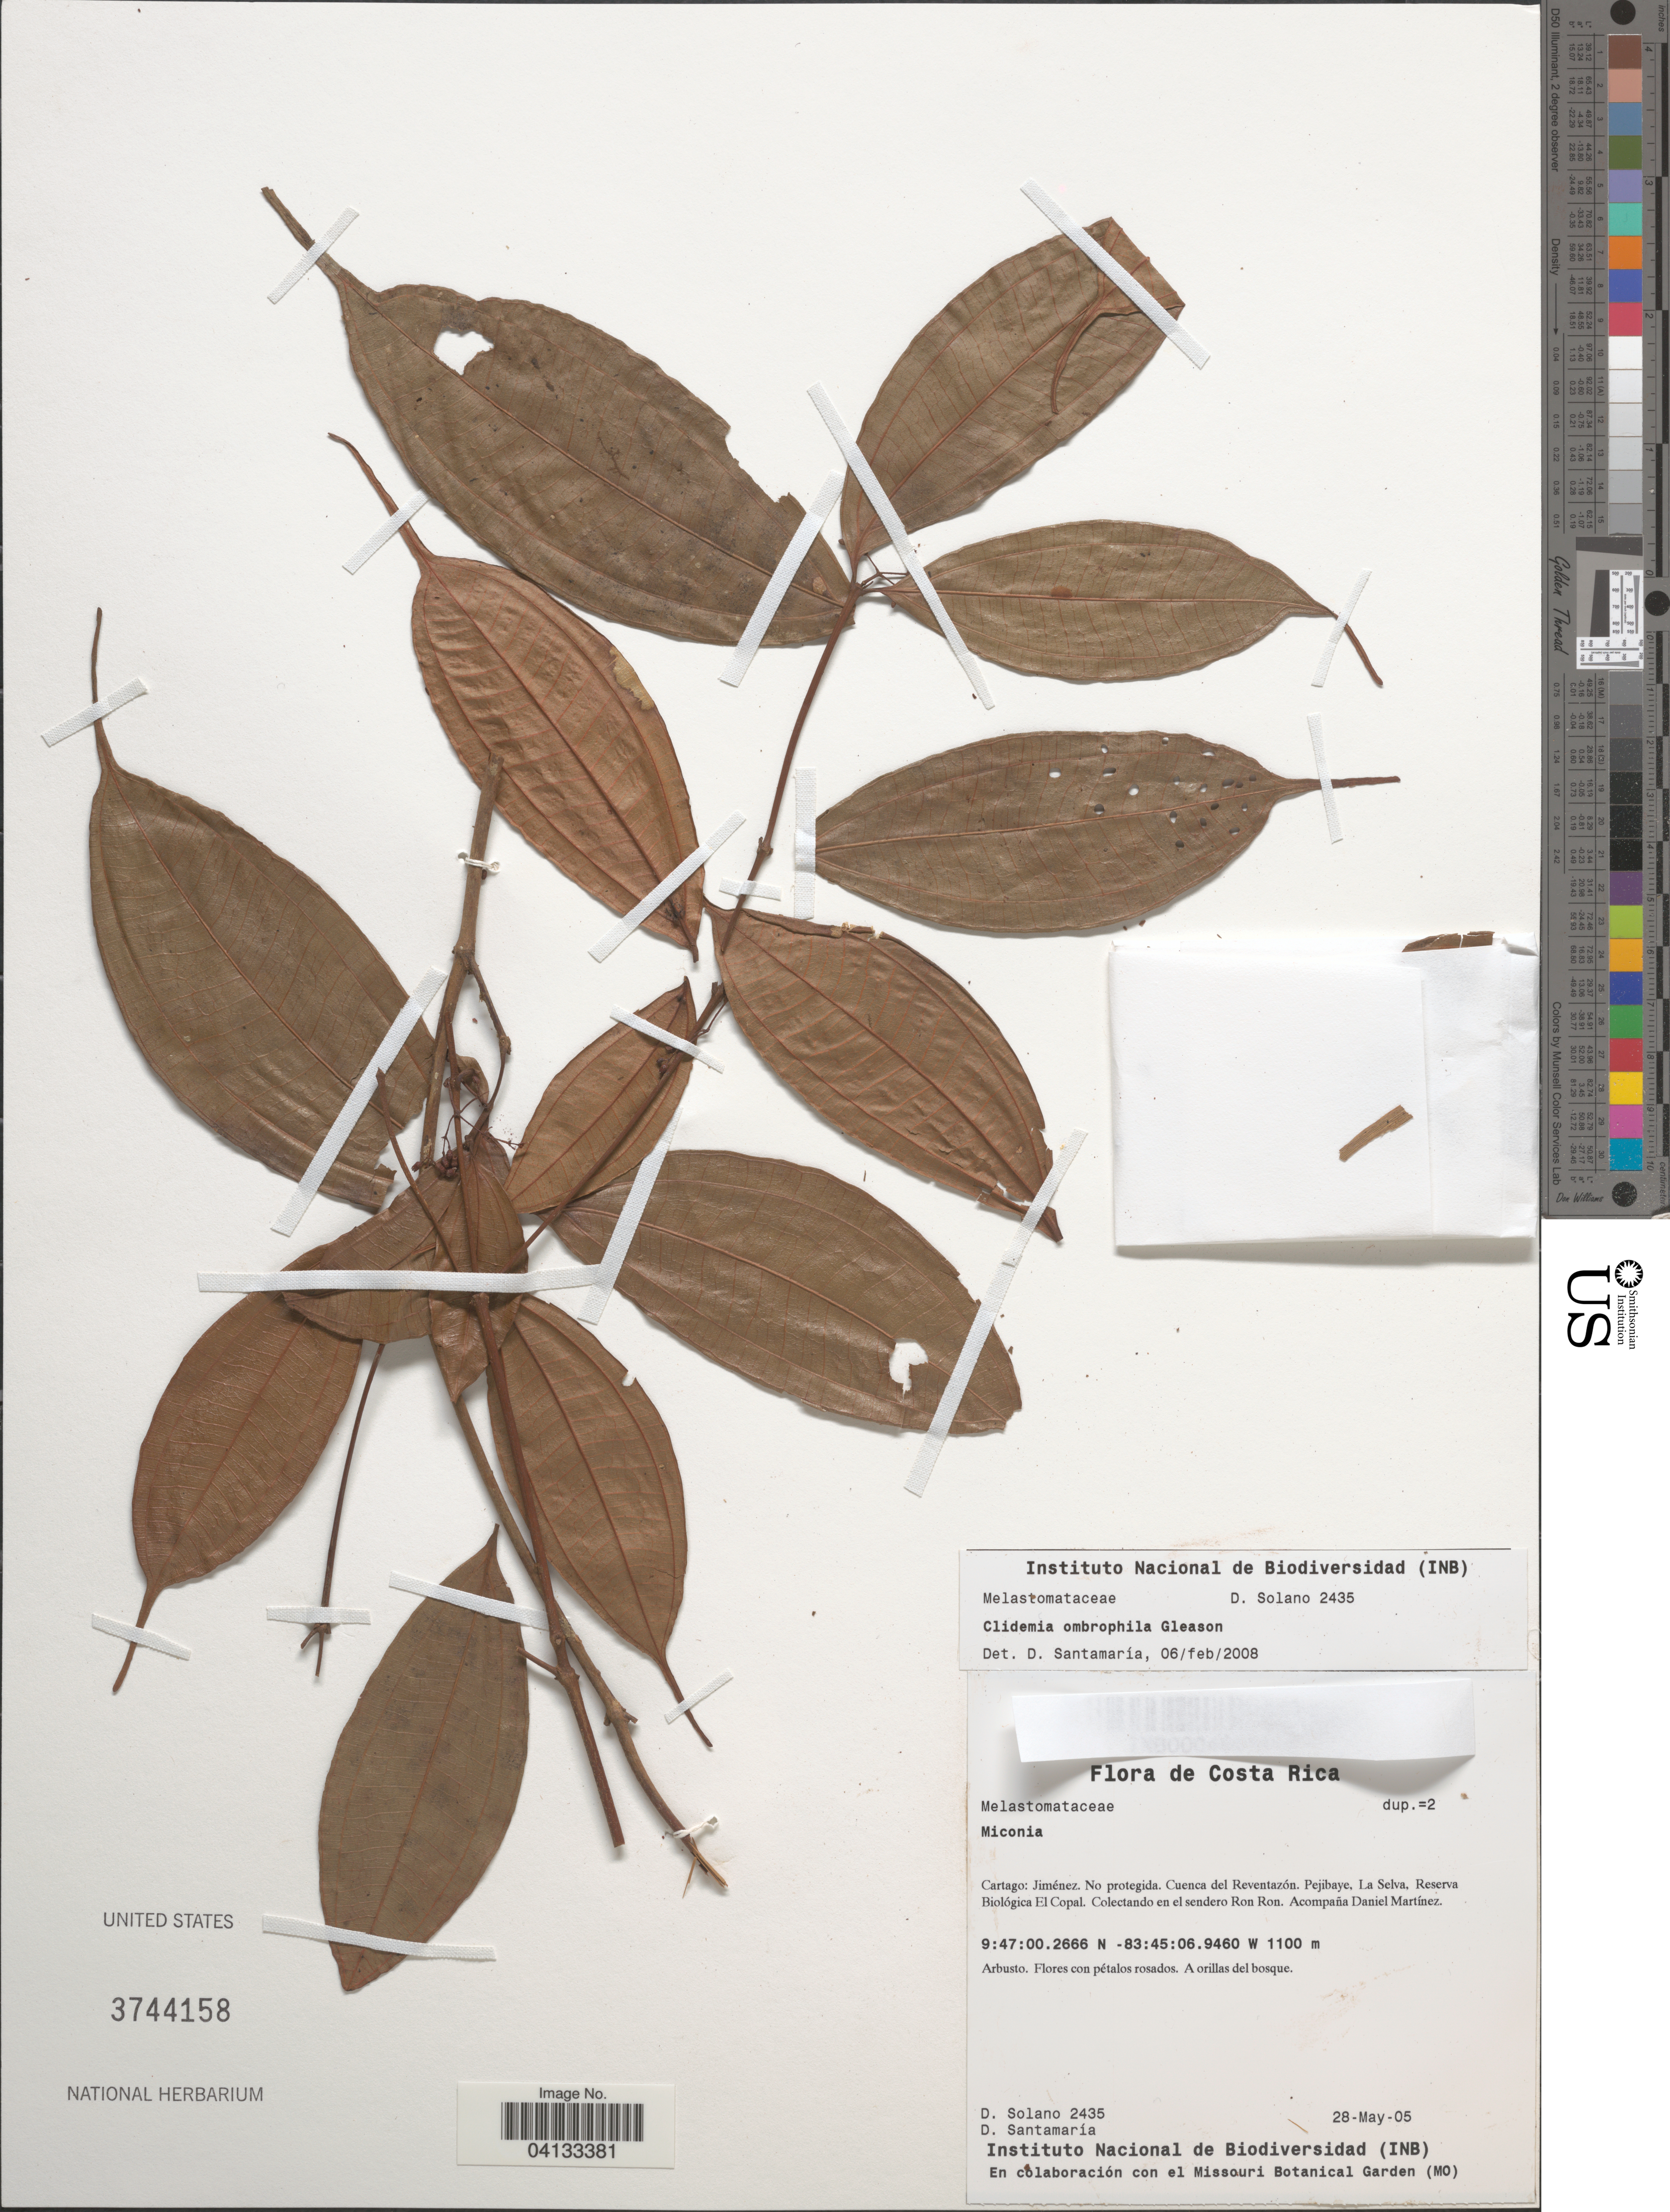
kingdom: Plantae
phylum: Tracheophyta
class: Magnoliopsida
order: Myrtales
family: Melastomataceae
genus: Clidemia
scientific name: Clidemia ombrophila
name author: Gleason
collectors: D. Solano & D. Santamaria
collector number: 2435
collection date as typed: Transcribed d/m/y: 28/5/5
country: Costa Rica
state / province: Cartago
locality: Jiménez. No protegida. Cuenca del Reventazón. Pejibaye, La Selva, Reserva Biológica El Copal. Colectando en el sendero Ron Ron.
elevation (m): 1100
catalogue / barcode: US 3744158